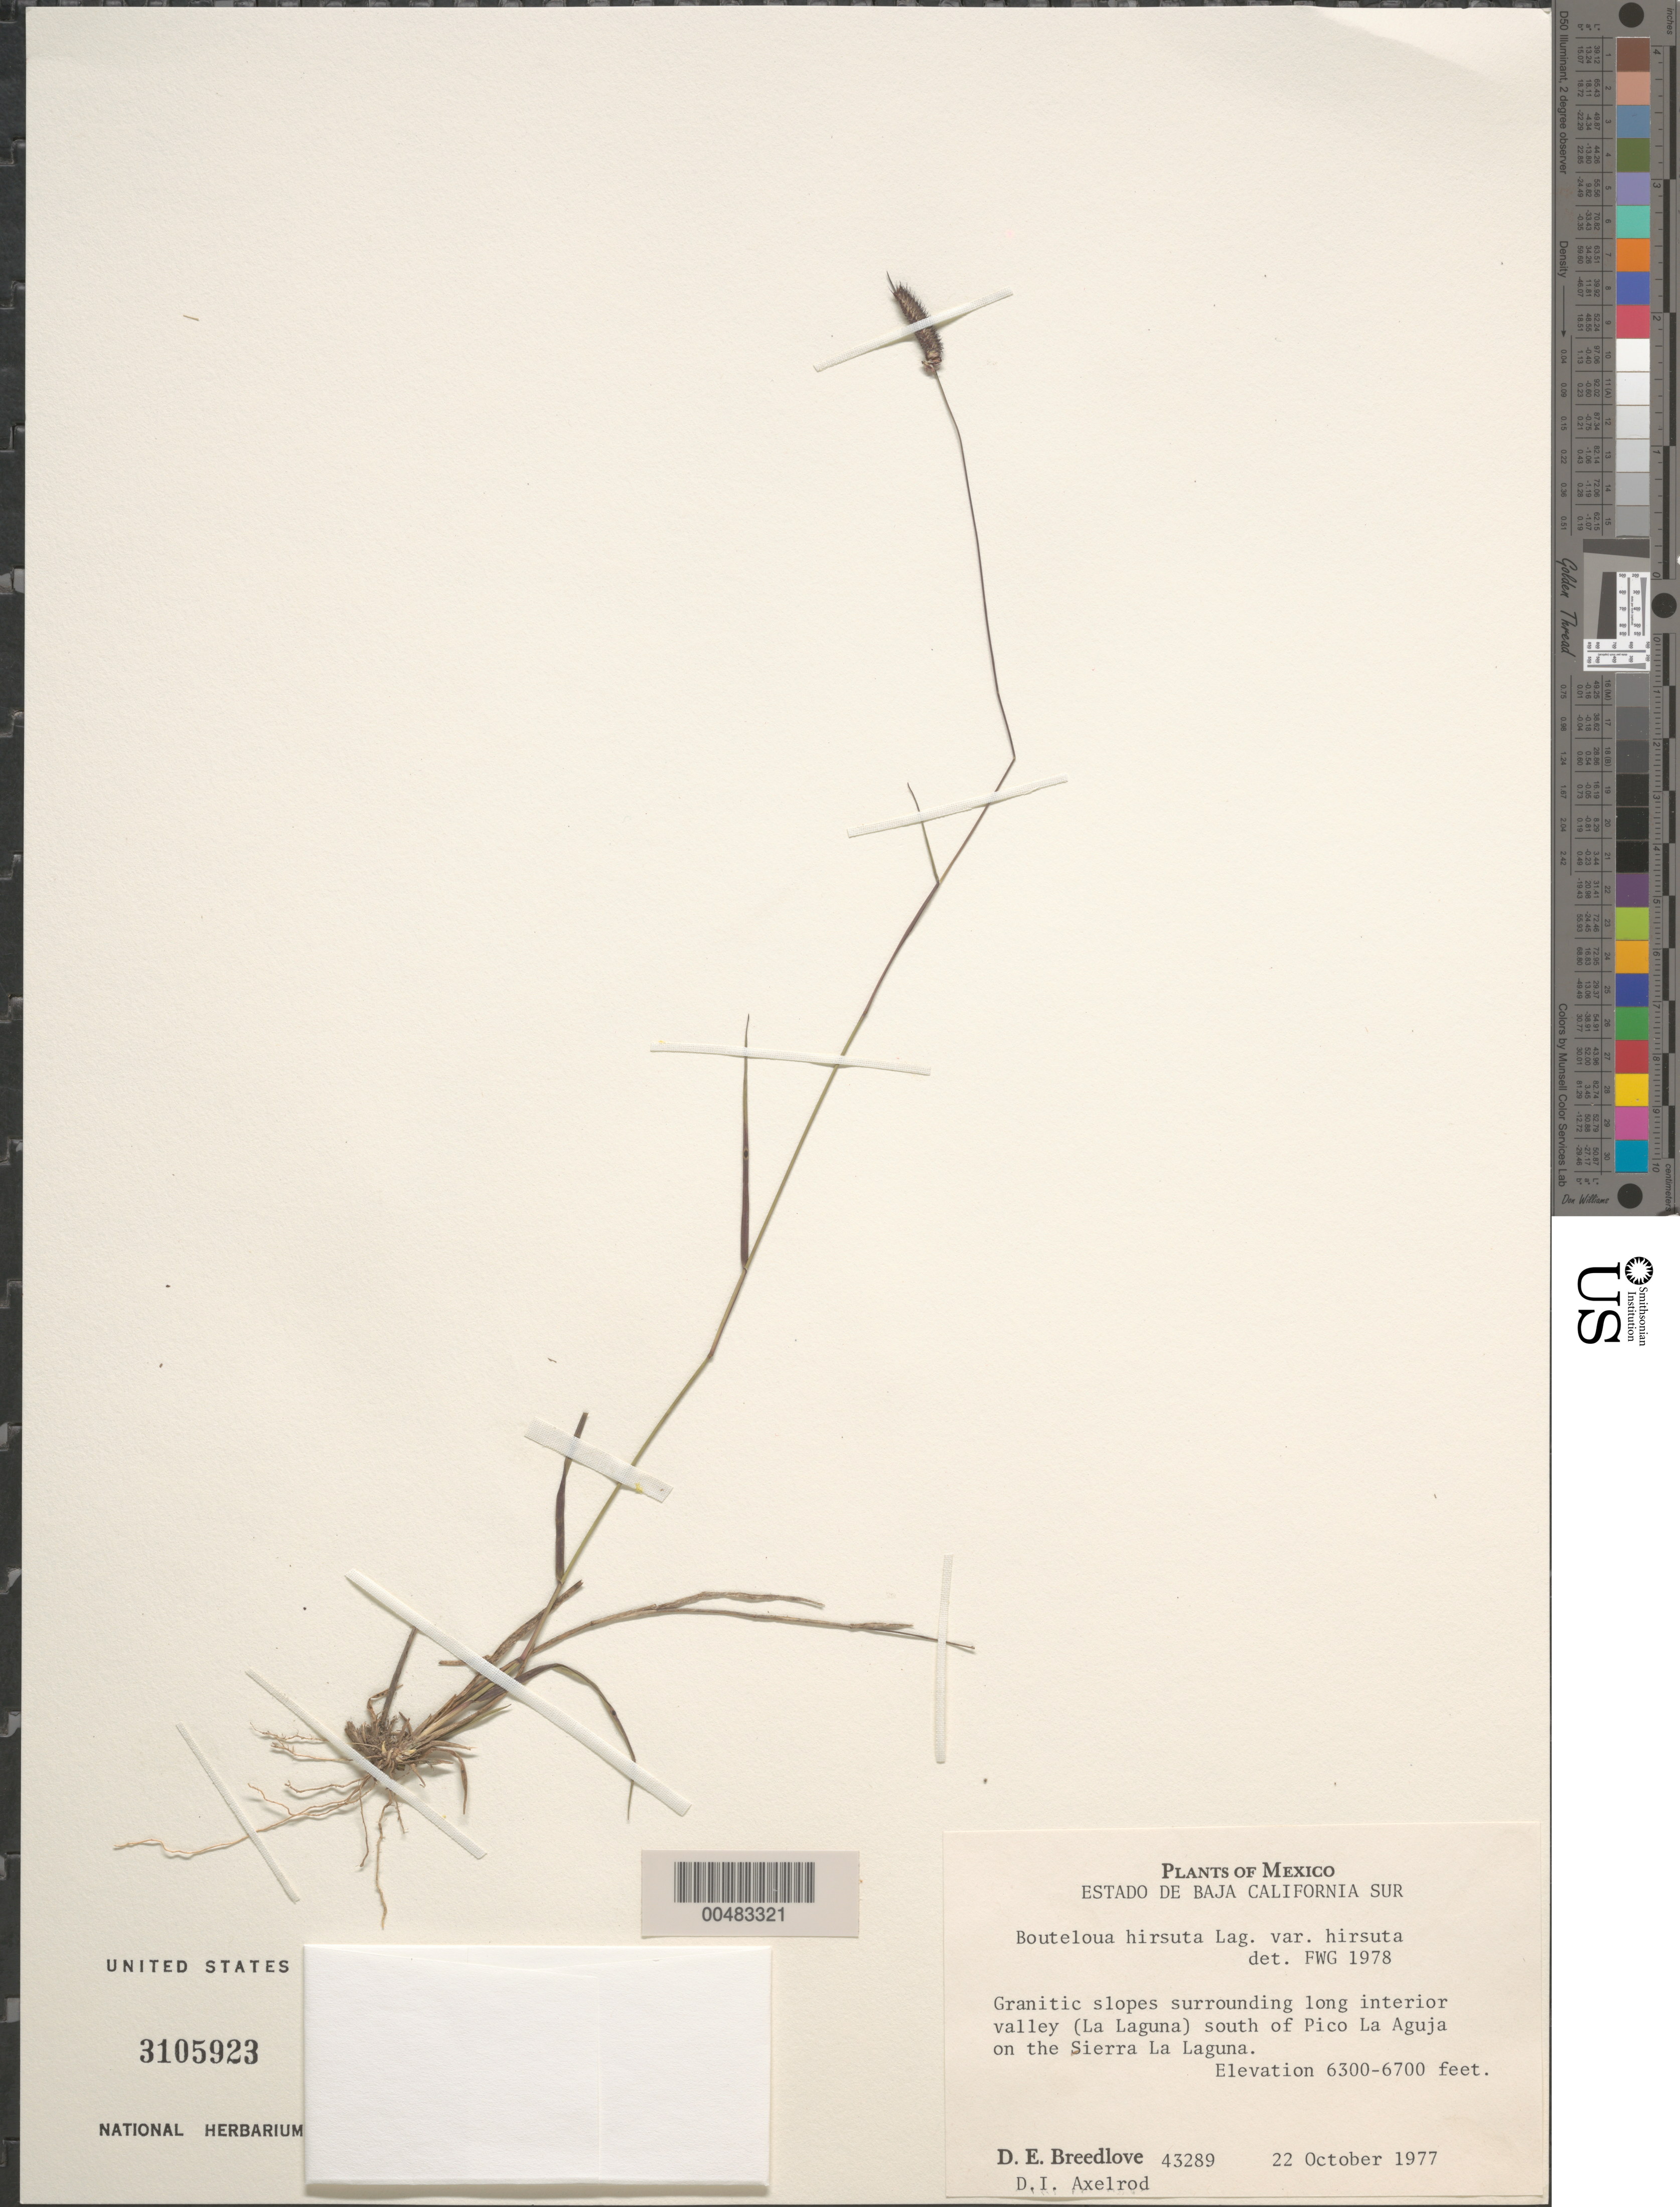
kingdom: Plantae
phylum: Tracheophyta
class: Liliopsida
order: Poales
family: Poaceae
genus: Bouteloua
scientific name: Bouteloua hirsuta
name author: Lag.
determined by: Gould, F. W.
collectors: D. E. Breedlove & D. Axelrod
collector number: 43289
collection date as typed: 22 Oct 1977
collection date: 1977-10-22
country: Mexico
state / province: Baja California Sur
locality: Slopes surrounding long interior valley (La Laguna) S of Pico La Aguja on the Sierra La Laguna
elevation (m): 1920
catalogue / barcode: US 3105923